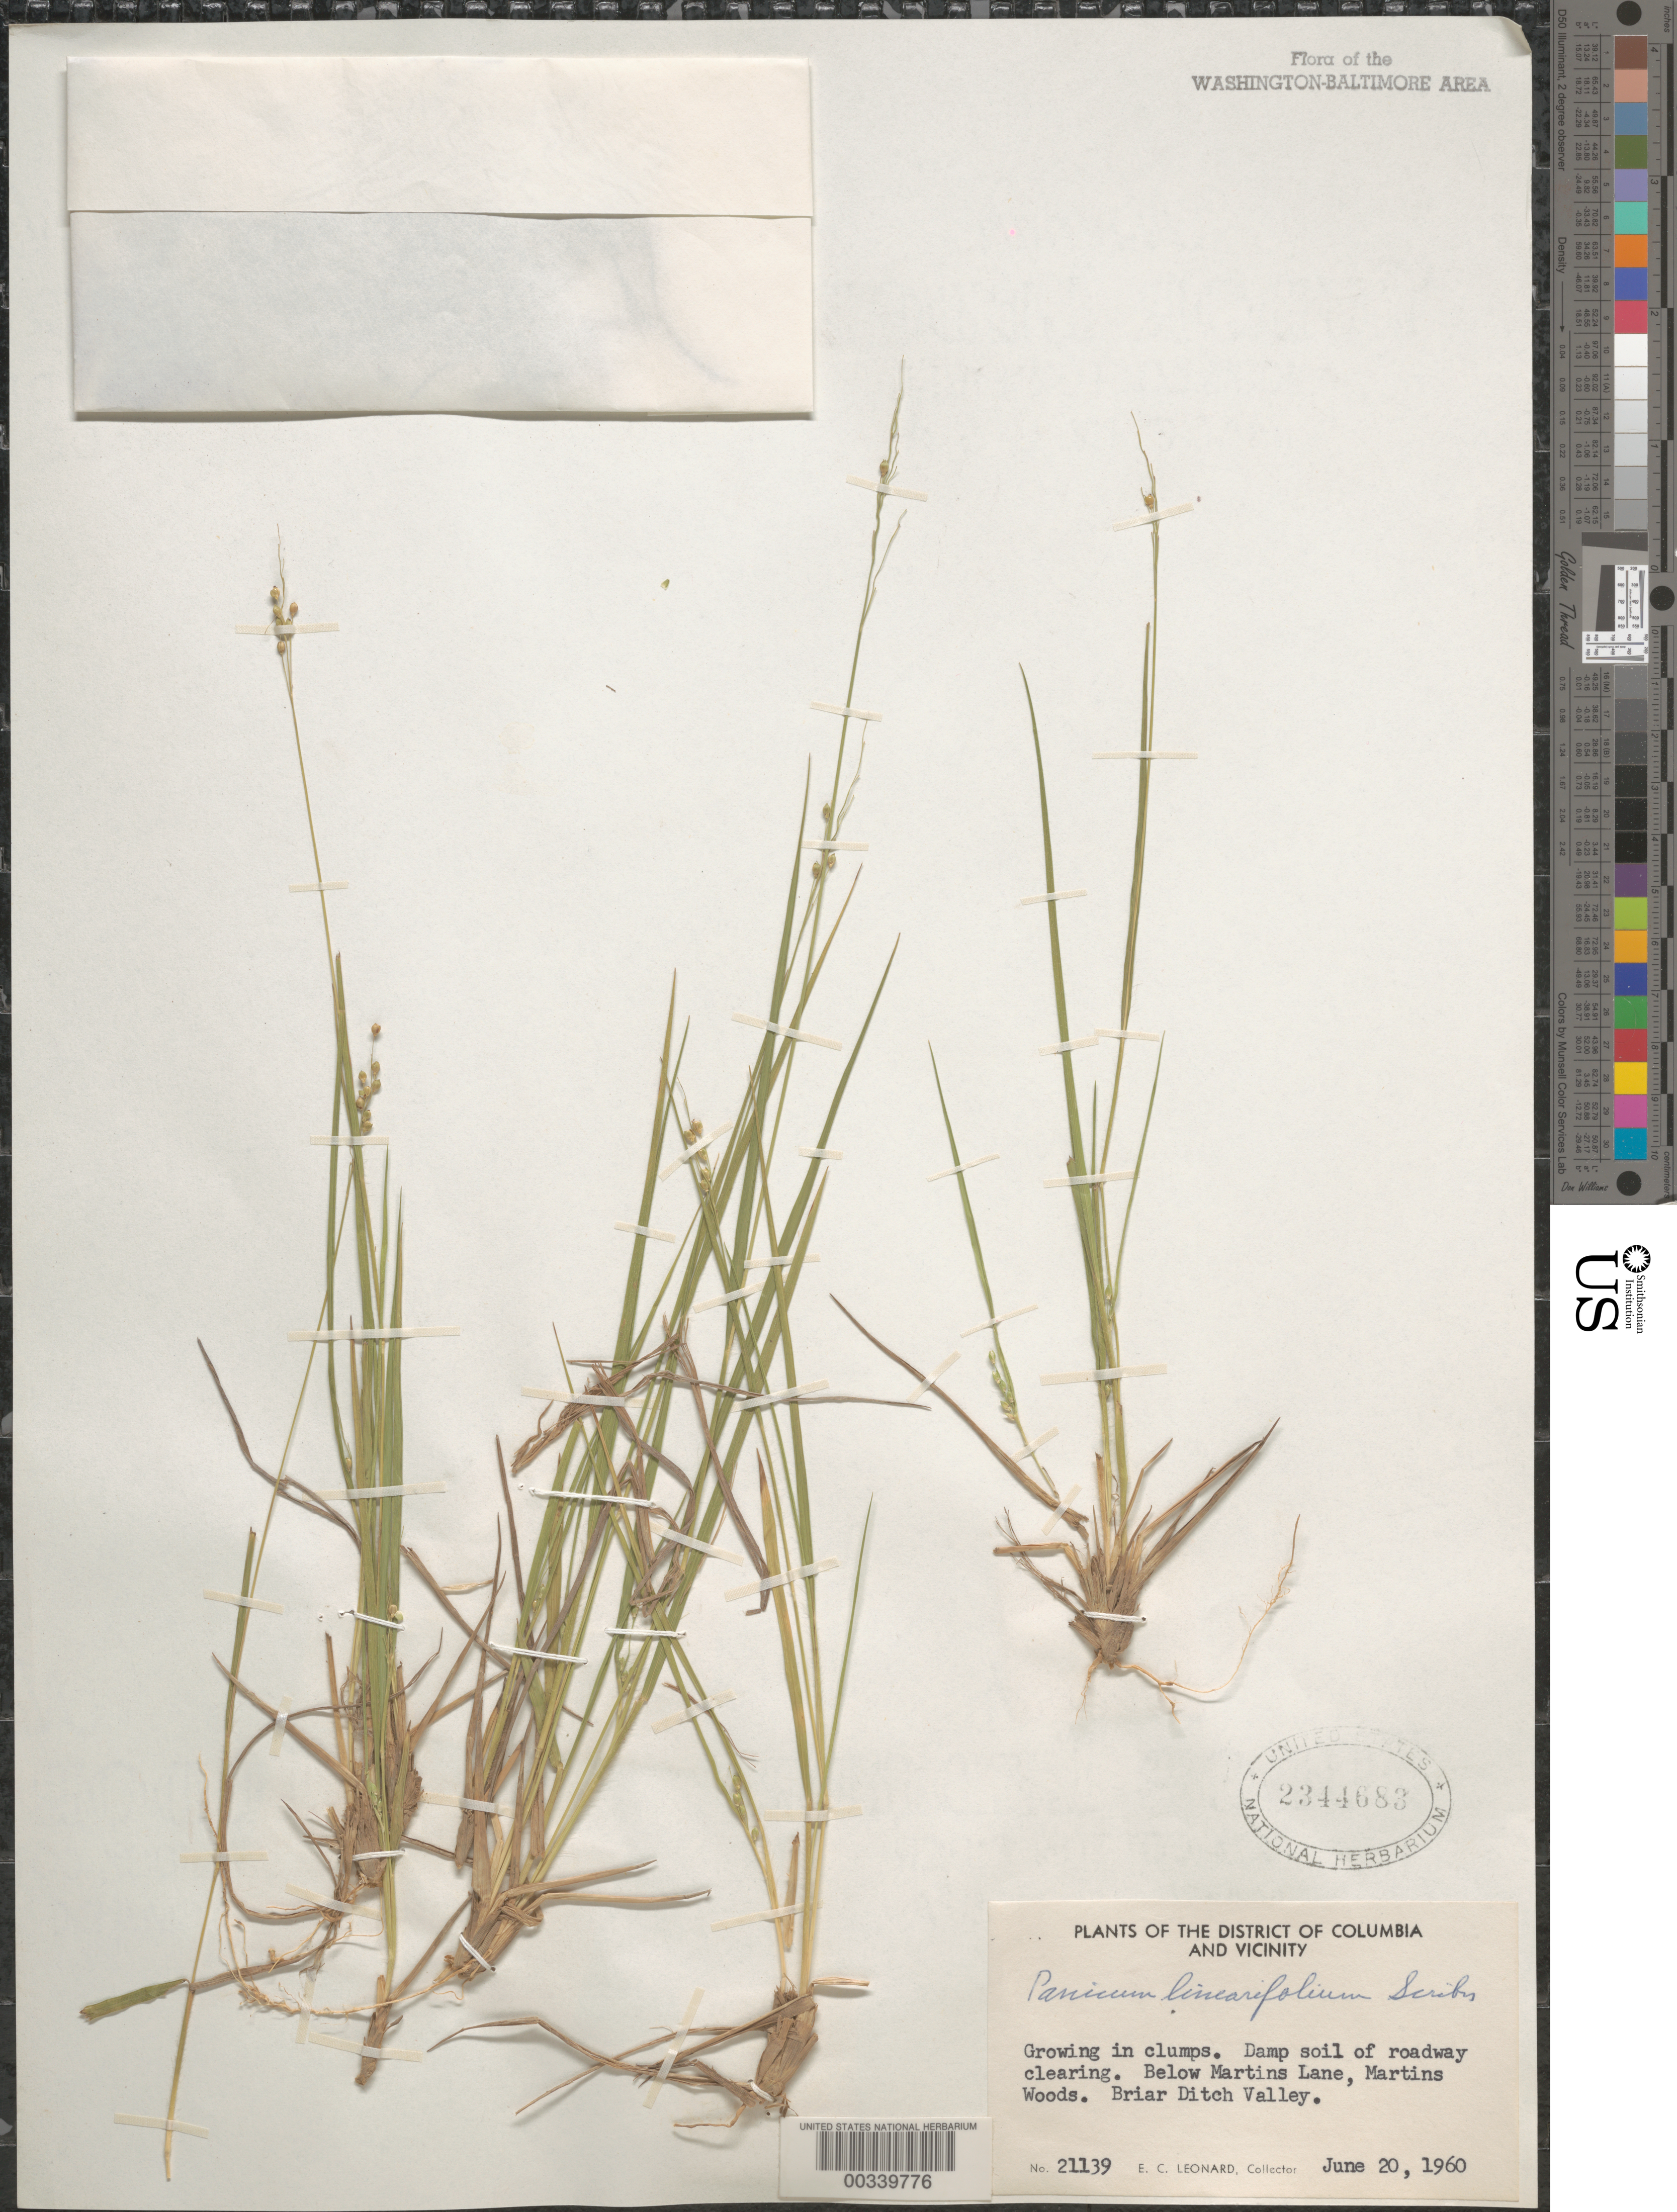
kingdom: Plantae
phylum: Tracheophyta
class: Liliopsida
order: Poales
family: Poaceae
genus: Dichanthelium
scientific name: Dichanthelium linearifolium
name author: (Scribn.) Gould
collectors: E. C. Leonard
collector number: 21139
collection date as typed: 20 Jun 1960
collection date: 1960-06-20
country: United States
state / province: Maryland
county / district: Prince George's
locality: Below Martins Lane, Briar Ditch Valley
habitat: Damp soil of roadway clearing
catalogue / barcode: US 2344683